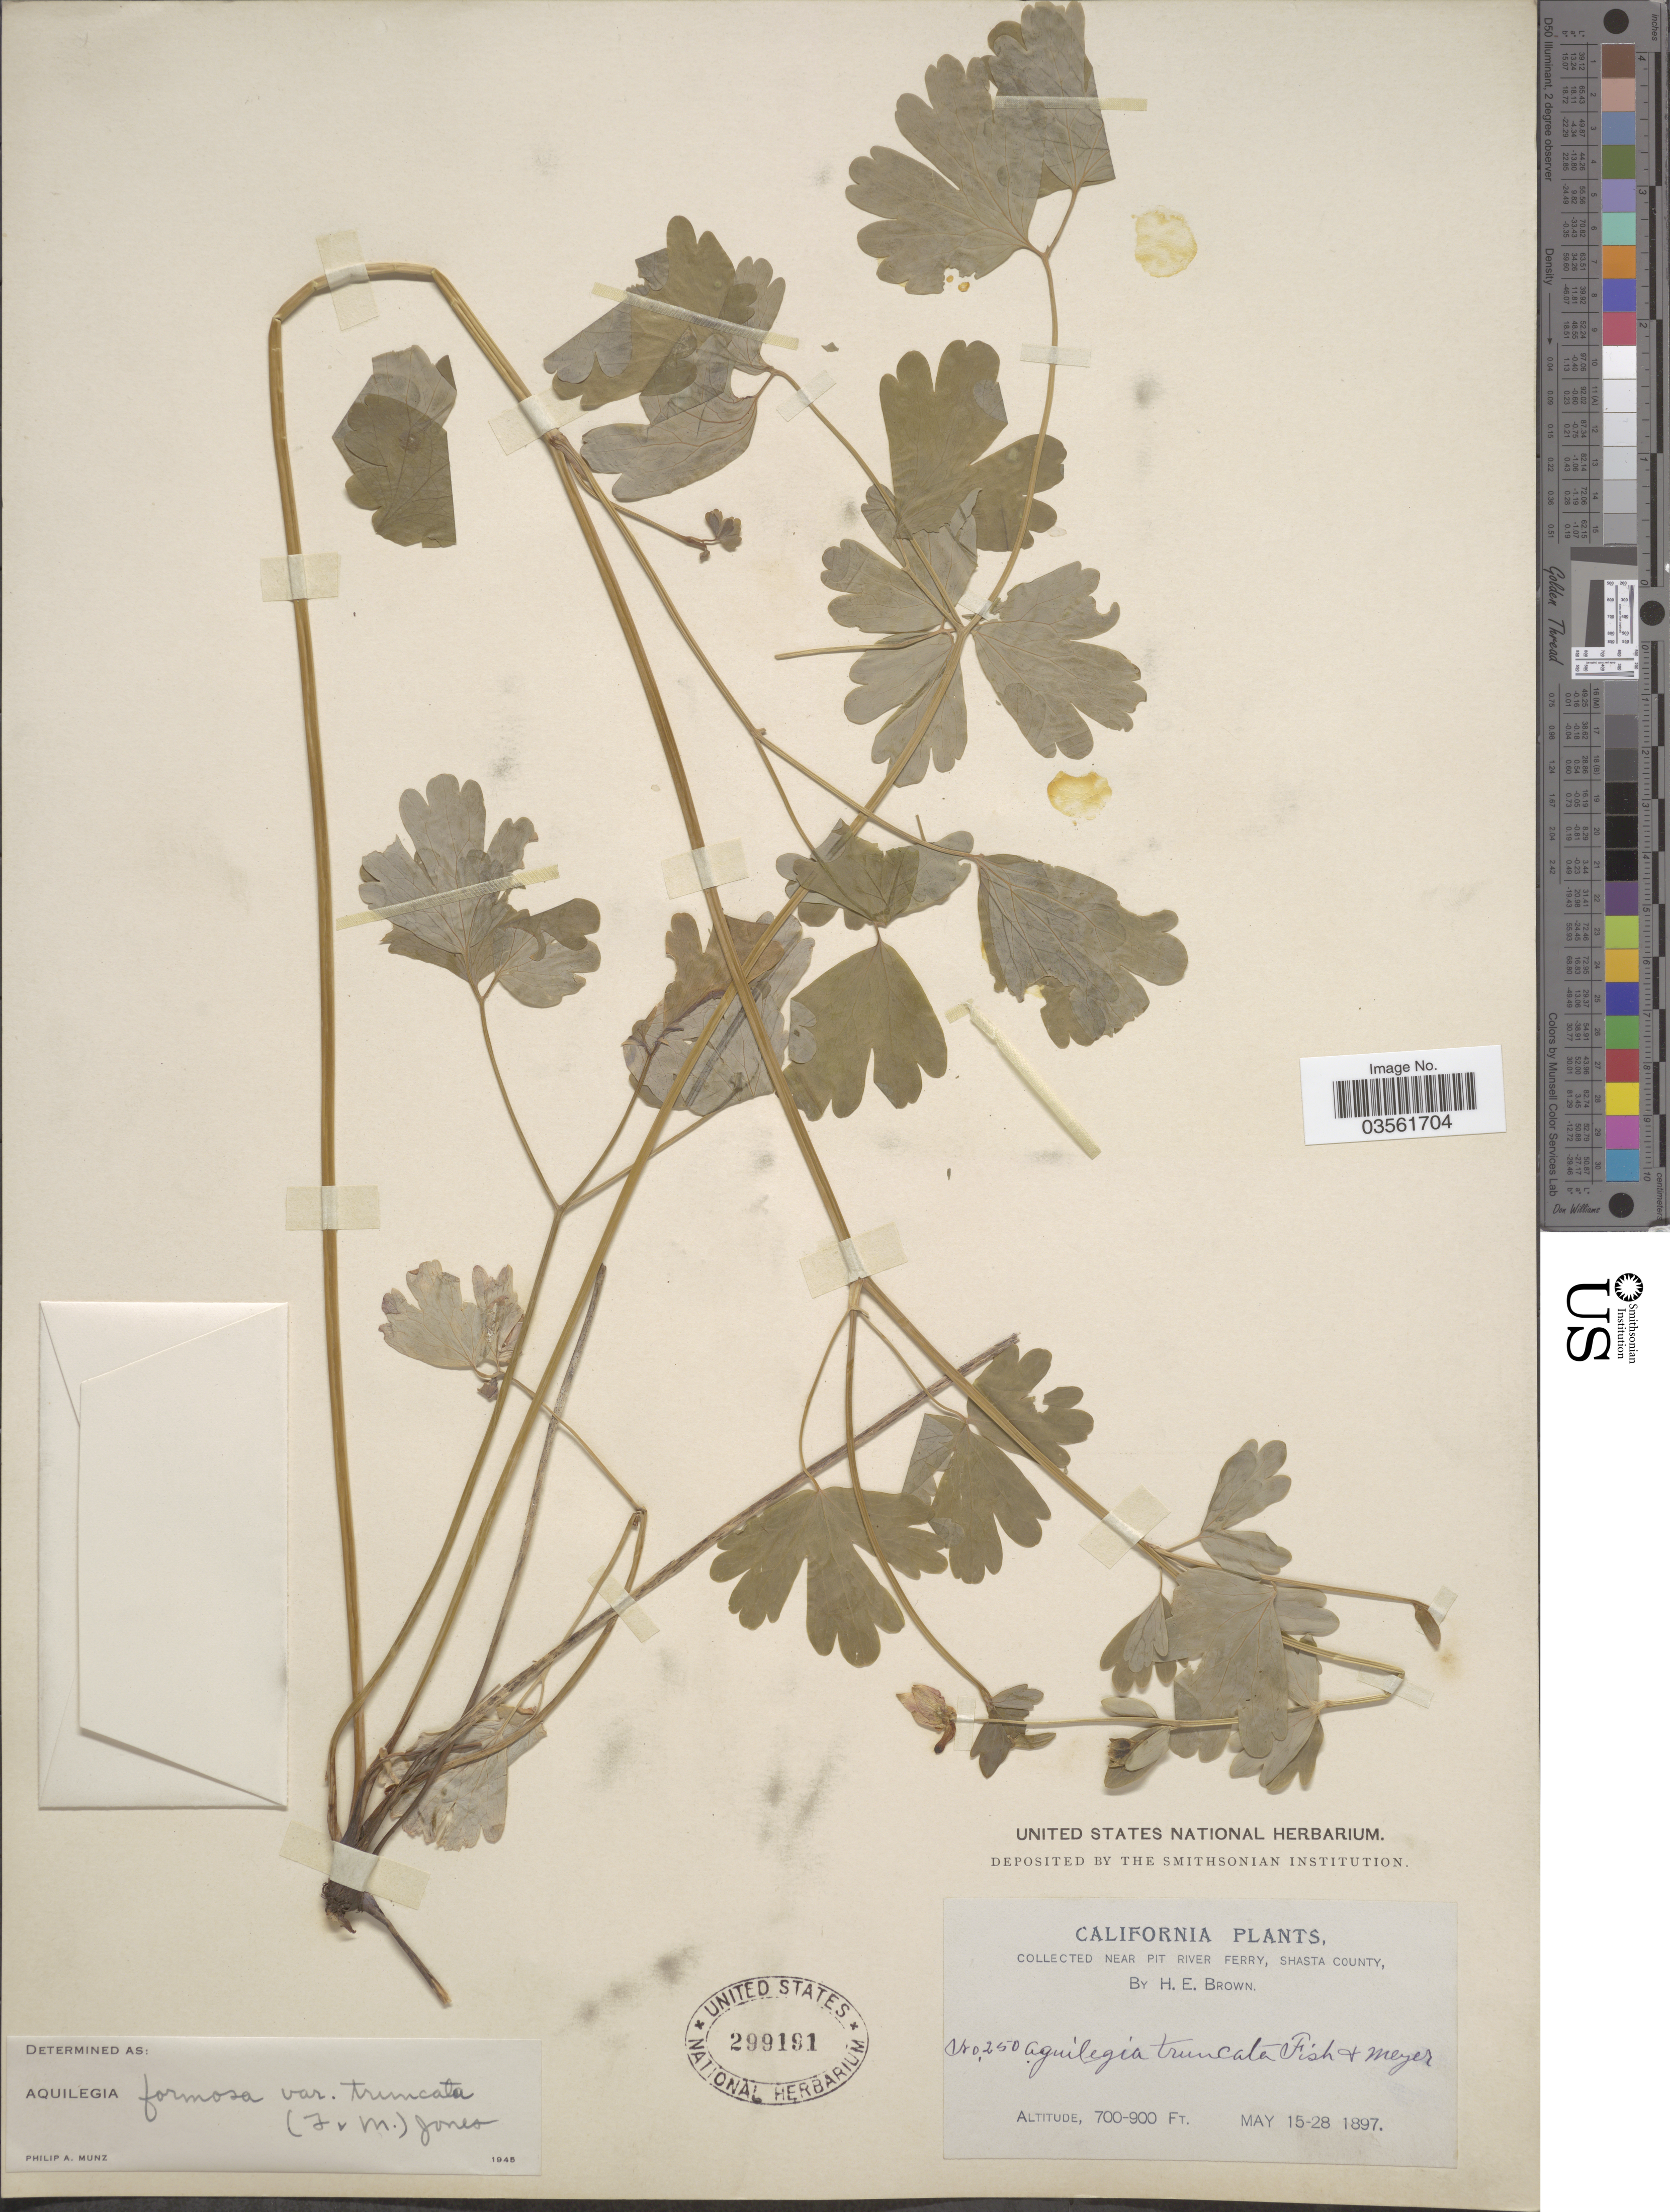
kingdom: Plantae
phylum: Tracheophyta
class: Magnoliopsida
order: Ranunculales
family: Ranunculaceae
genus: Aquilegia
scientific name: Aquilegia formosa var. truncata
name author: M.E. Jones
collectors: H. E. Brown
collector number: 250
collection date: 1897-05-15/1897-05-28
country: United States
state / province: California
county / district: Shasta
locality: Near Pit River Ferry, Shasta County.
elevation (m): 213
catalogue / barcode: US 299191